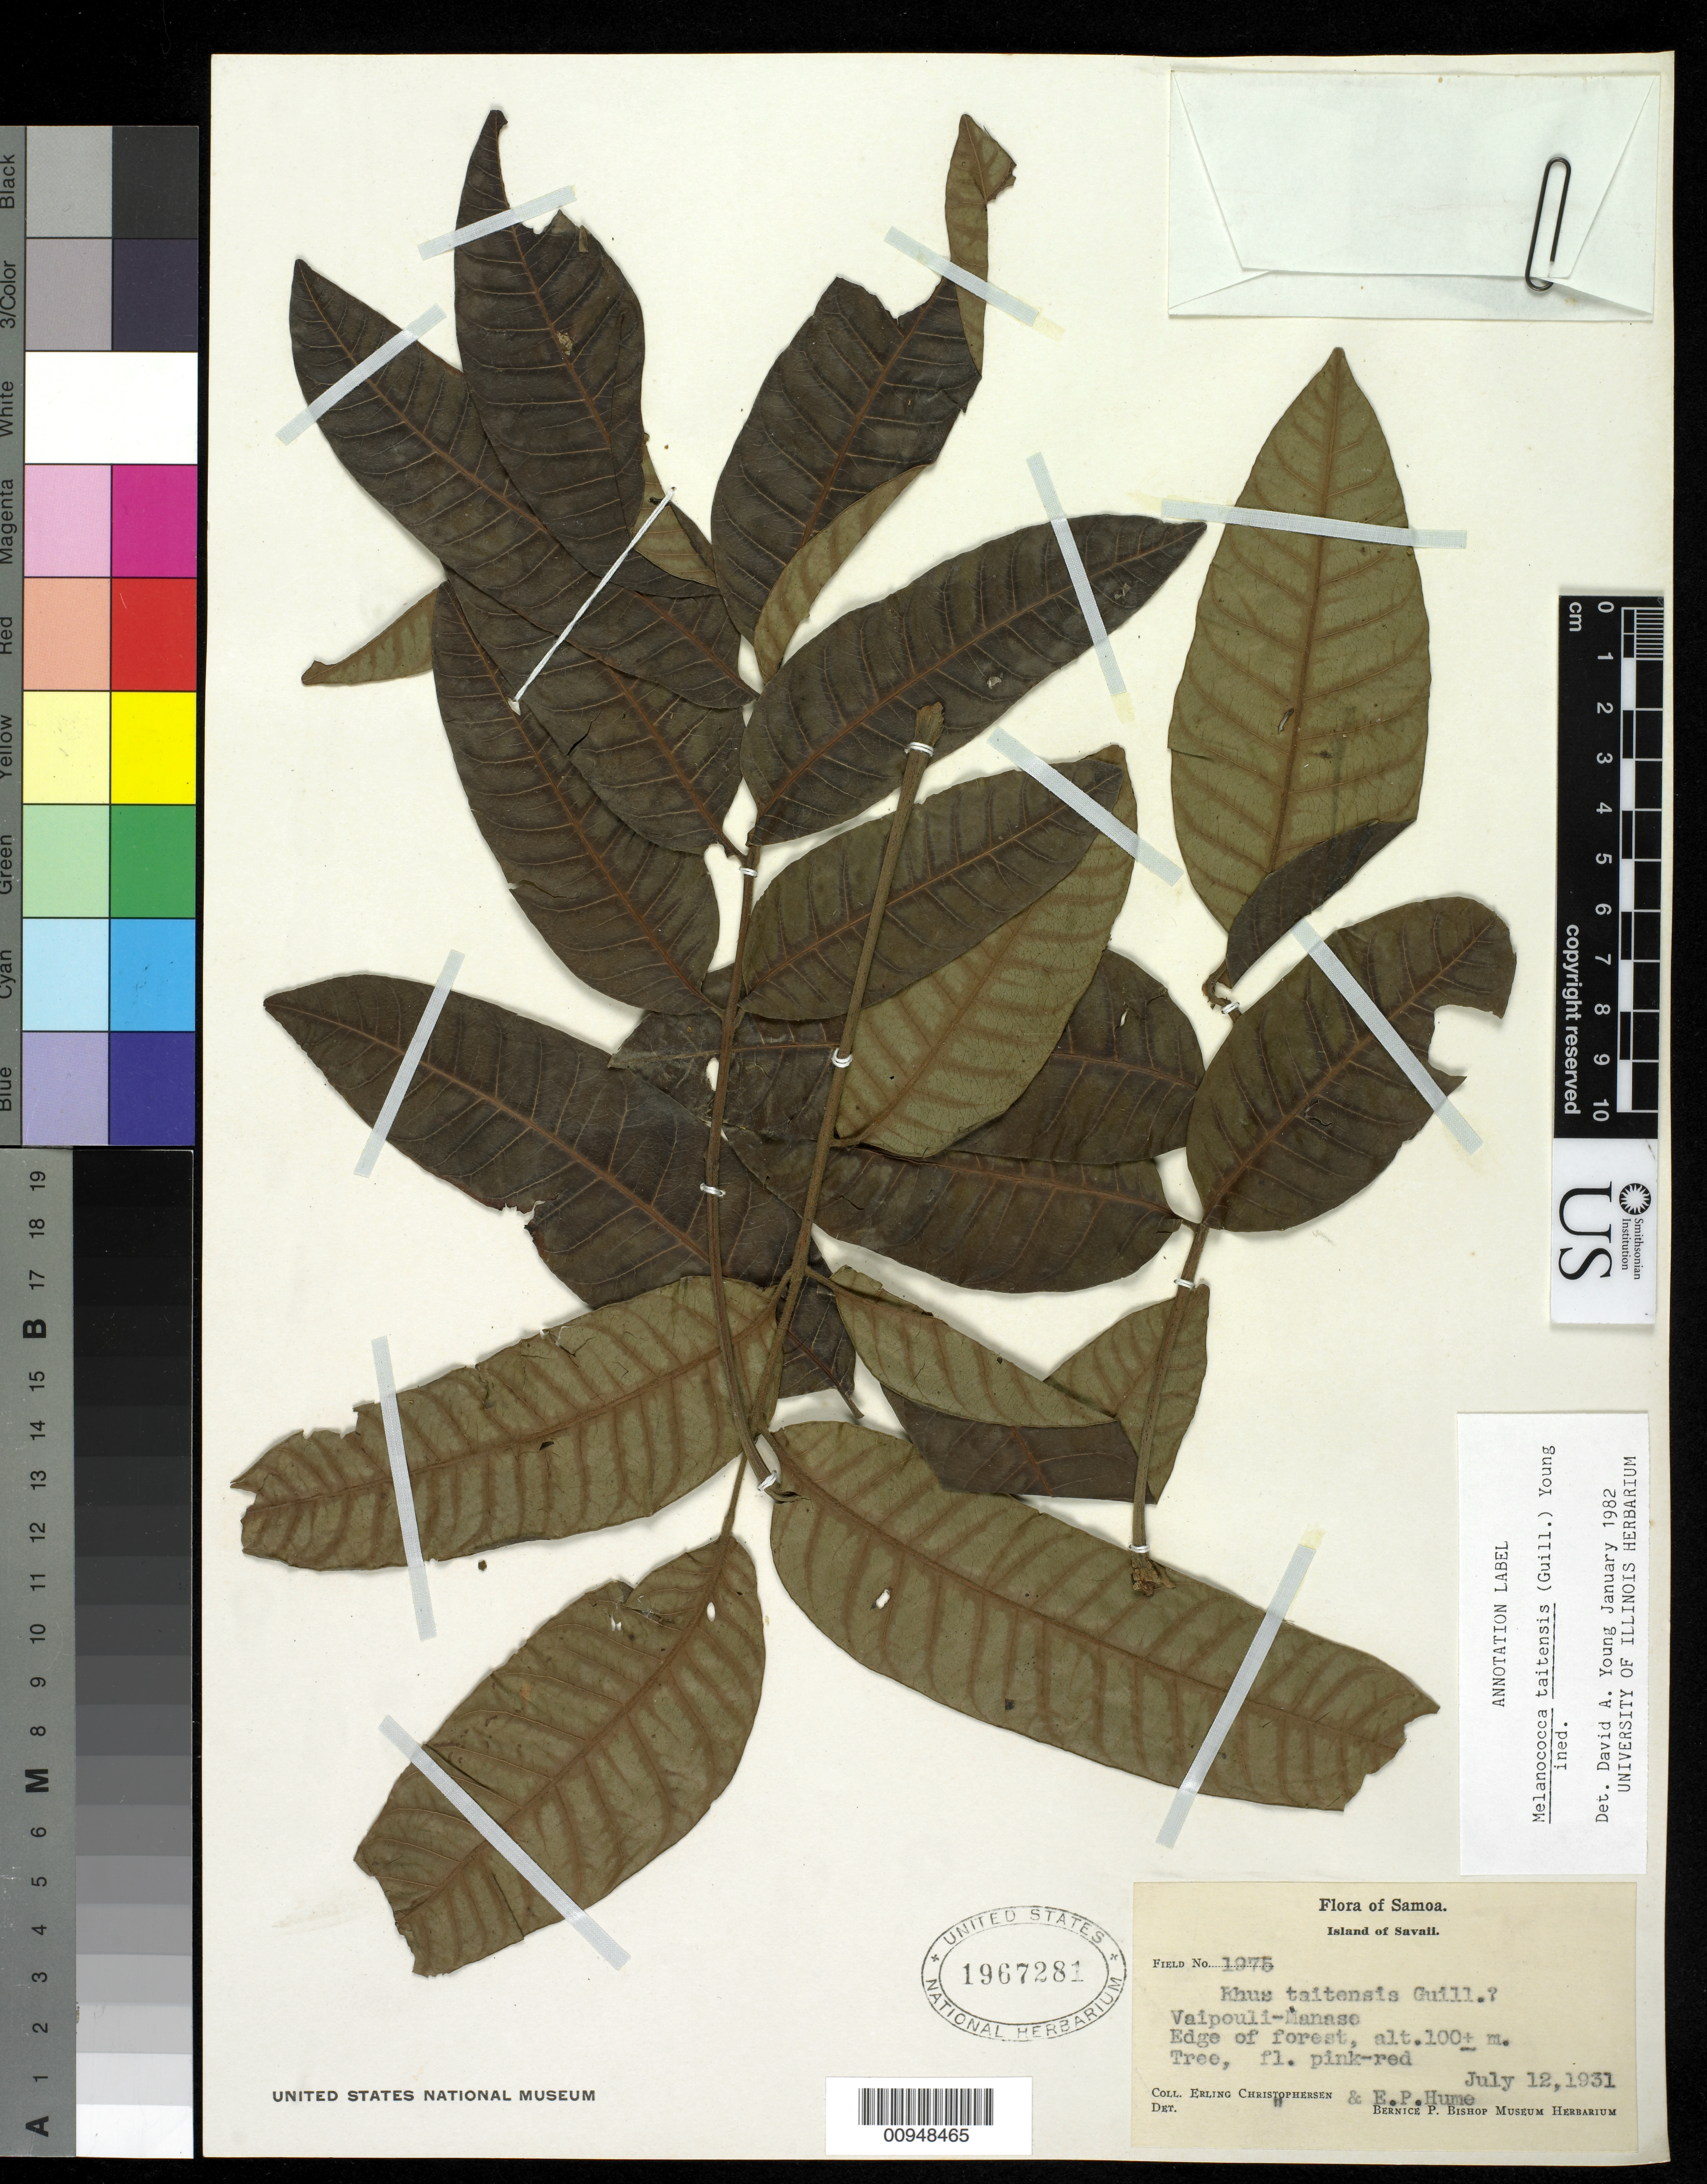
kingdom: Plantae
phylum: Tracheophyta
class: Magnoliopsida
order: Sapindales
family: Anacardiaceae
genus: Rhus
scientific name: Rhus taitensis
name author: Guill.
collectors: E. Christophersen & E. Hume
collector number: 1975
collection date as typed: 12 Jul 1931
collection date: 1931-07-12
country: Samoa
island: Savai'i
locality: Vaipouli-Manase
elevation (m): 100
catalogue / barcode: US 1967281